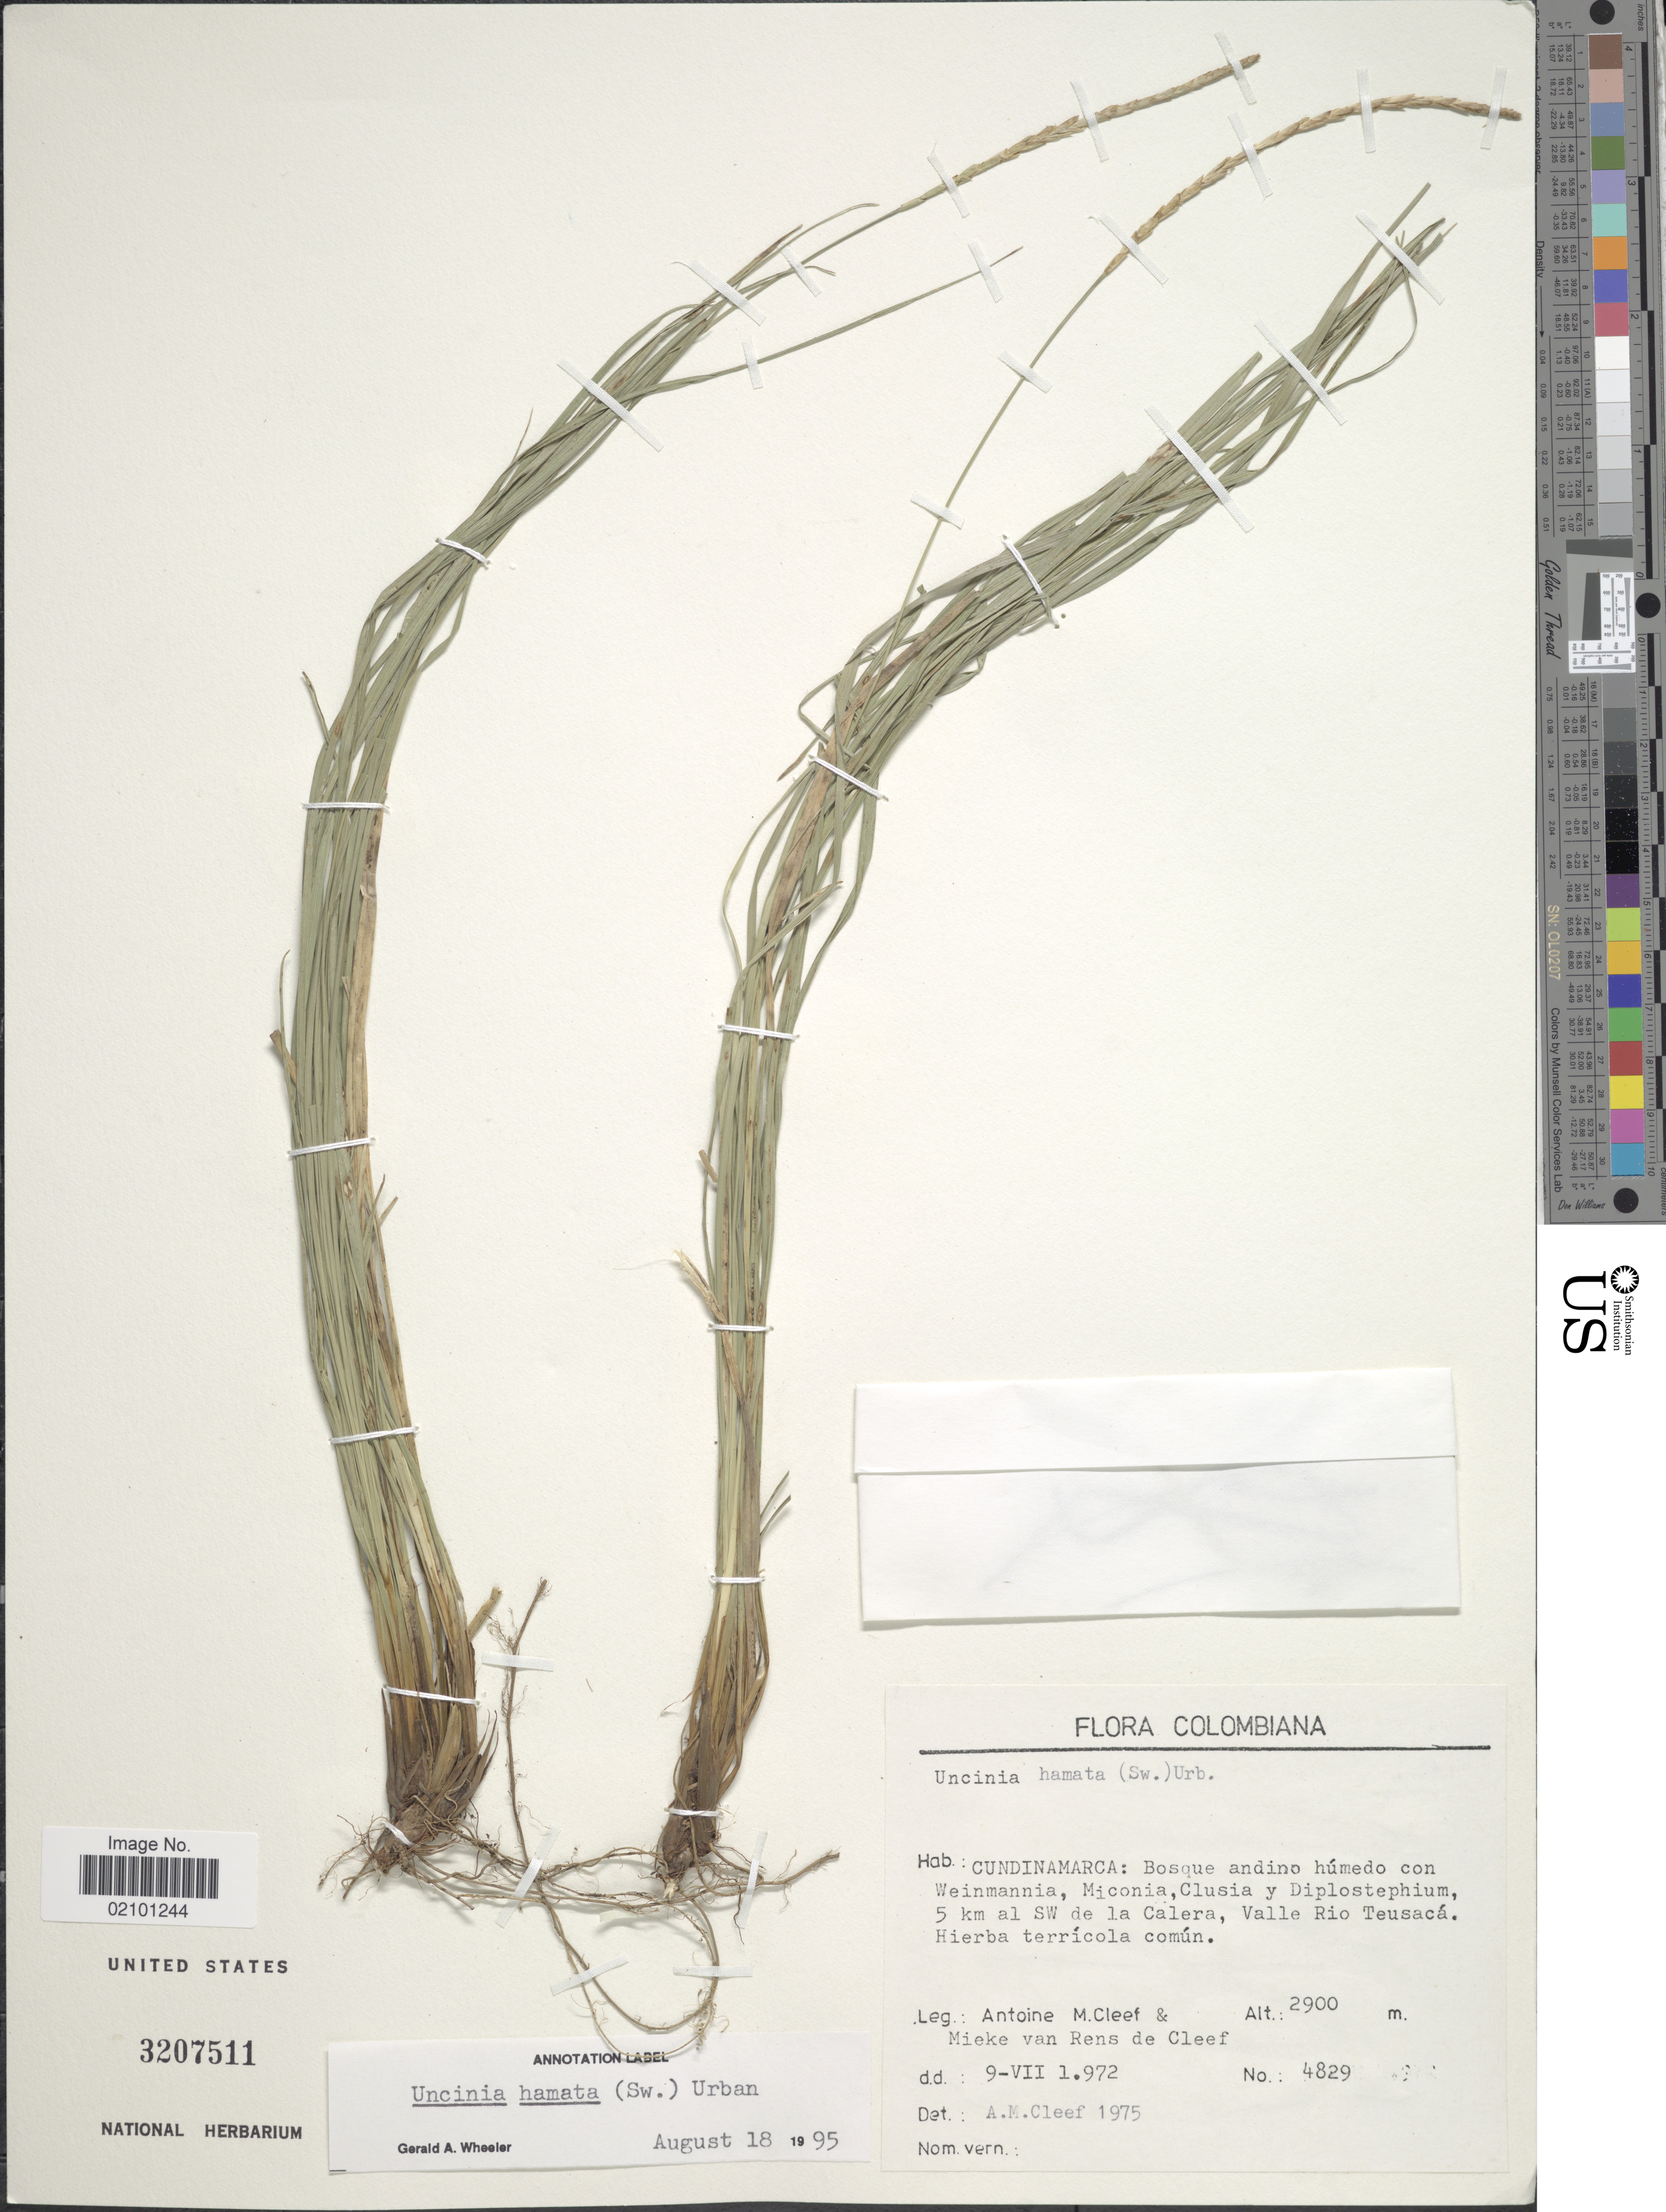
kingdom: Plantae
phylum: Tracheophyta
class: Liliopsida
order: Poales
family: Cyperaceae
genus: Carex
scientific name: Carex hamata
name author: Sw.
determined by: Strong, M. T., (US), Smithsonian Institution - National Museum of Natural History (UNITED STATES)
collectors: A. M. Cleef & A. M. van Rens de Cleef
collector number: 4829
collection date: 1972-07-09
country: Colombia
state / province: Cundinamarca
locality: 5 km al SW de la Calera, Valle Rio Teusaca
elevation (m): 2900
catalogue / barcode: US 3207511